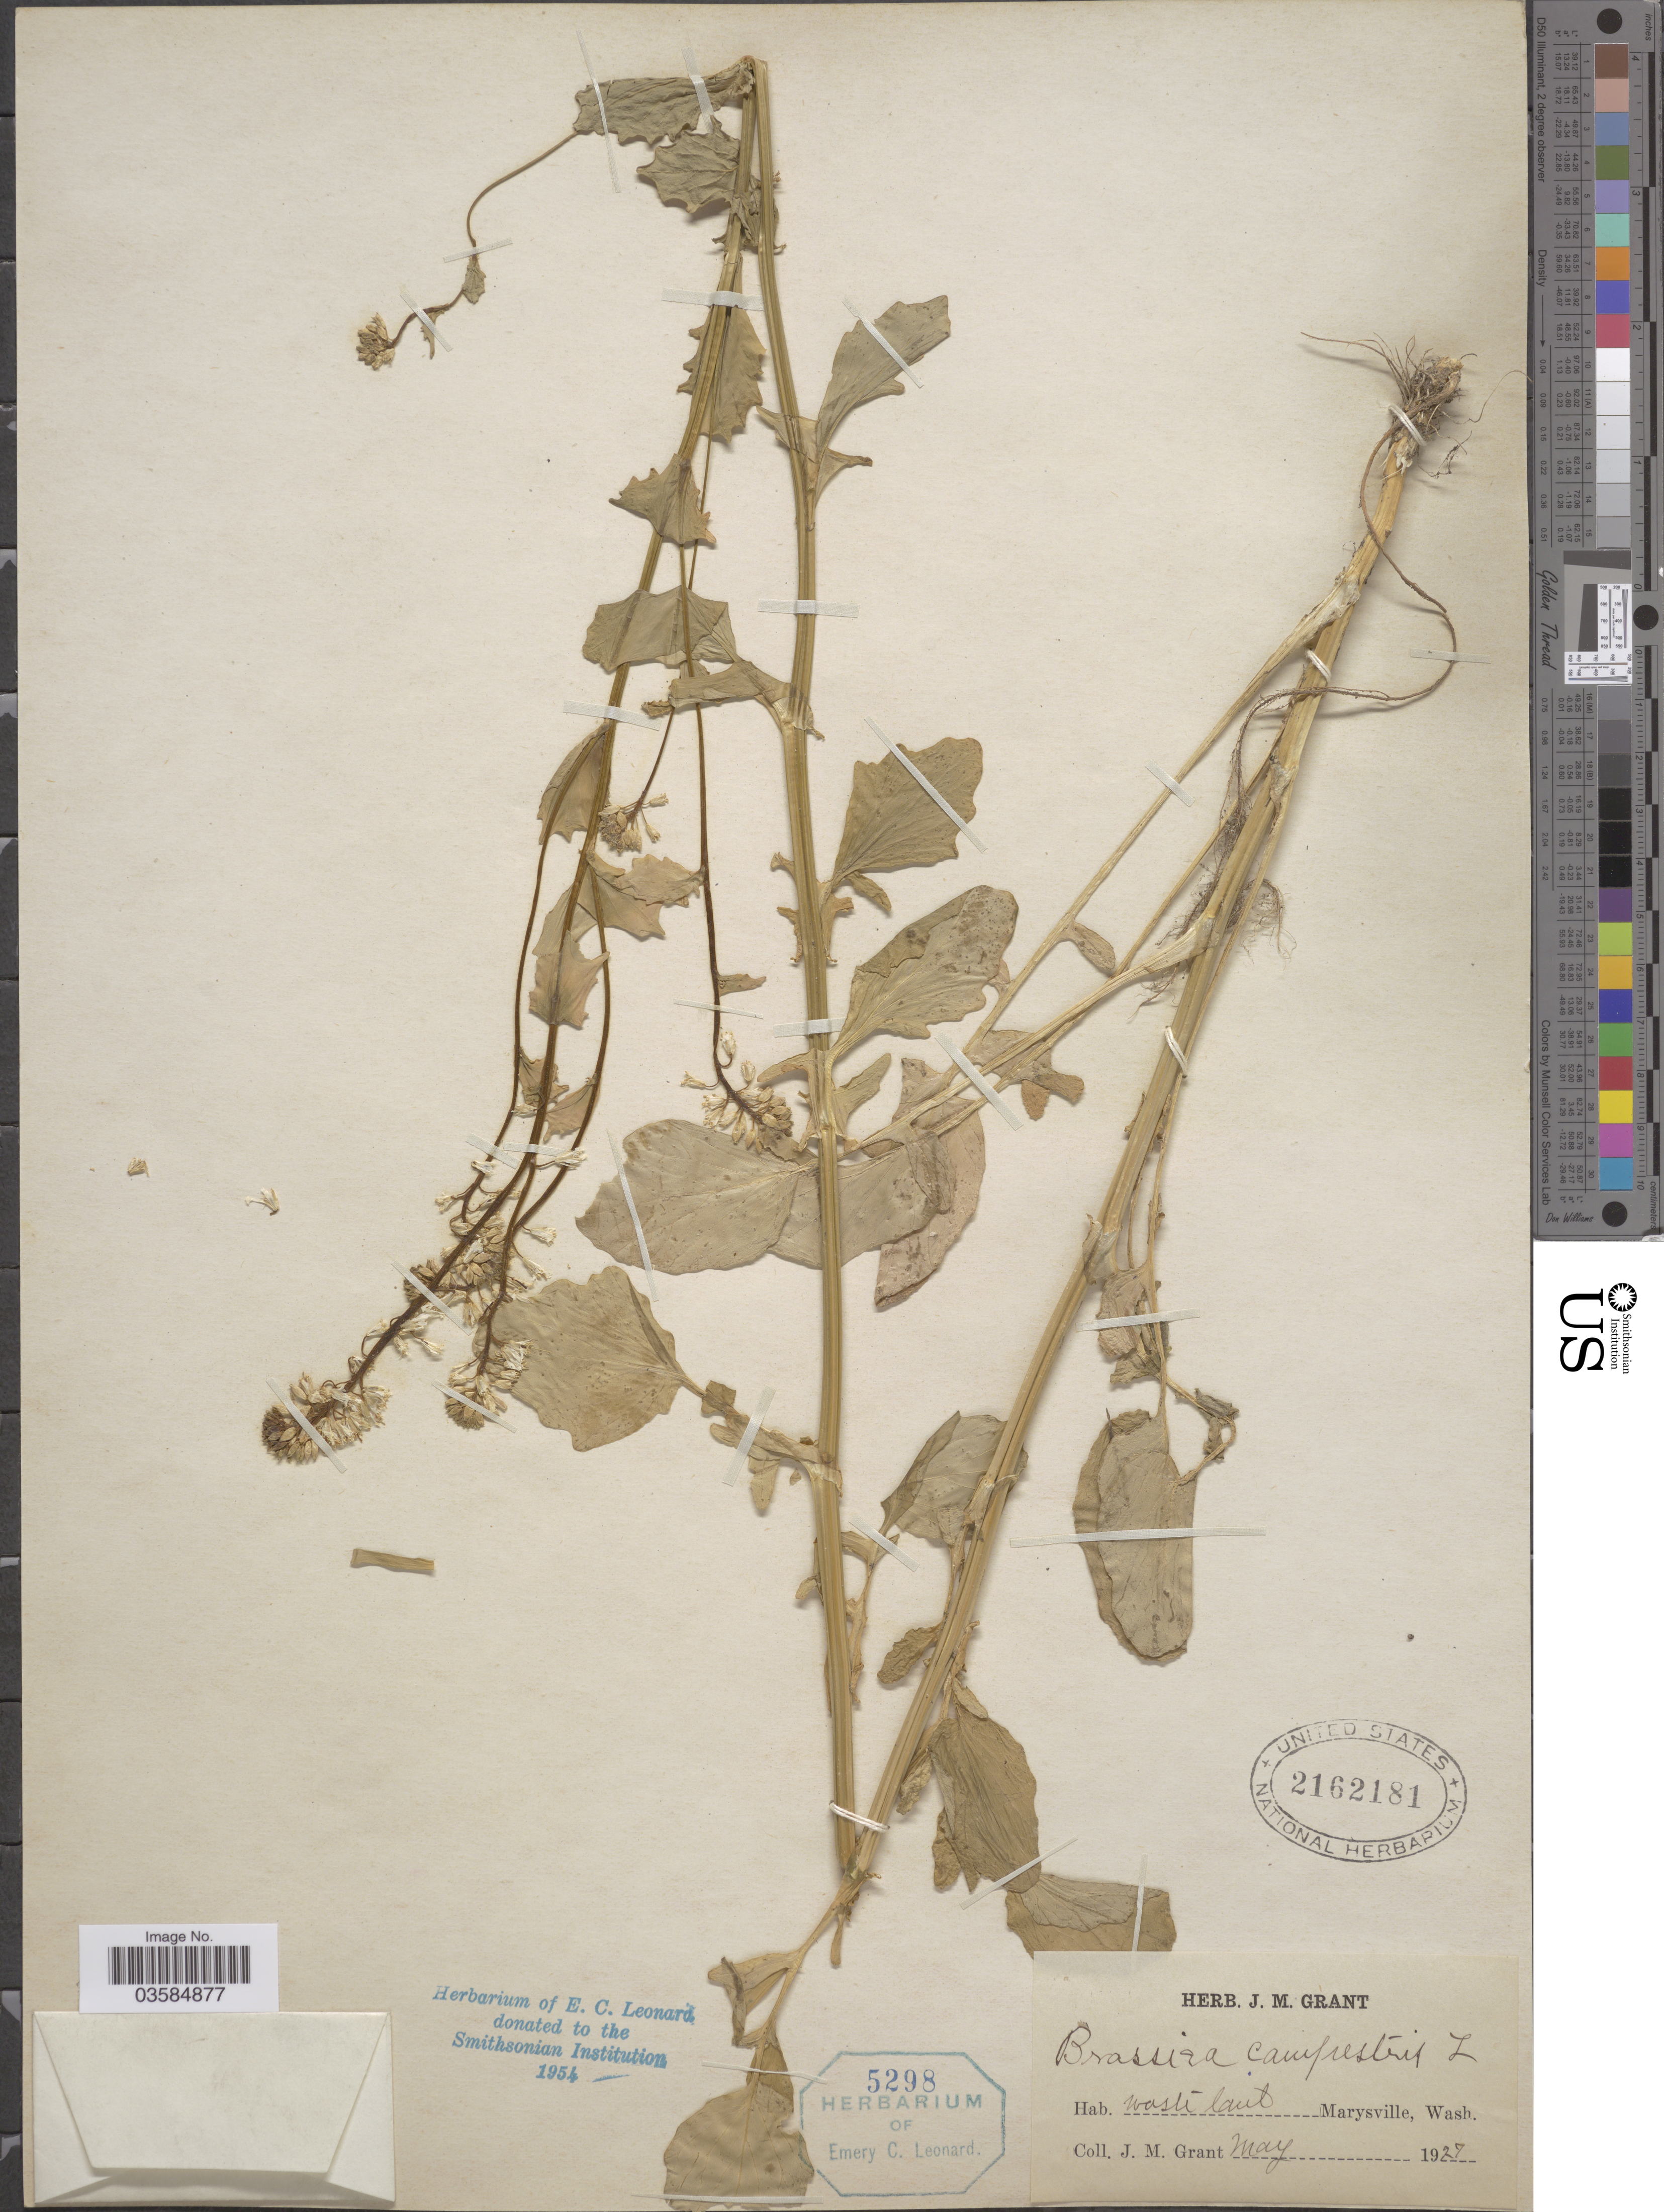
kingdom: Plantae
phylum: Tracheophyta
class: Magnoliopsida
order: Brassicales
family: Brassicaceae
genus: Brassica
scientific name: Brassica campestris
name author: L.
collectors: J. M. Grant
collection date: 1927-05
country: United States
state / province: Washington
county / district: Snohomish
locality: Marysville.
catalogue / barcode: US 2162181